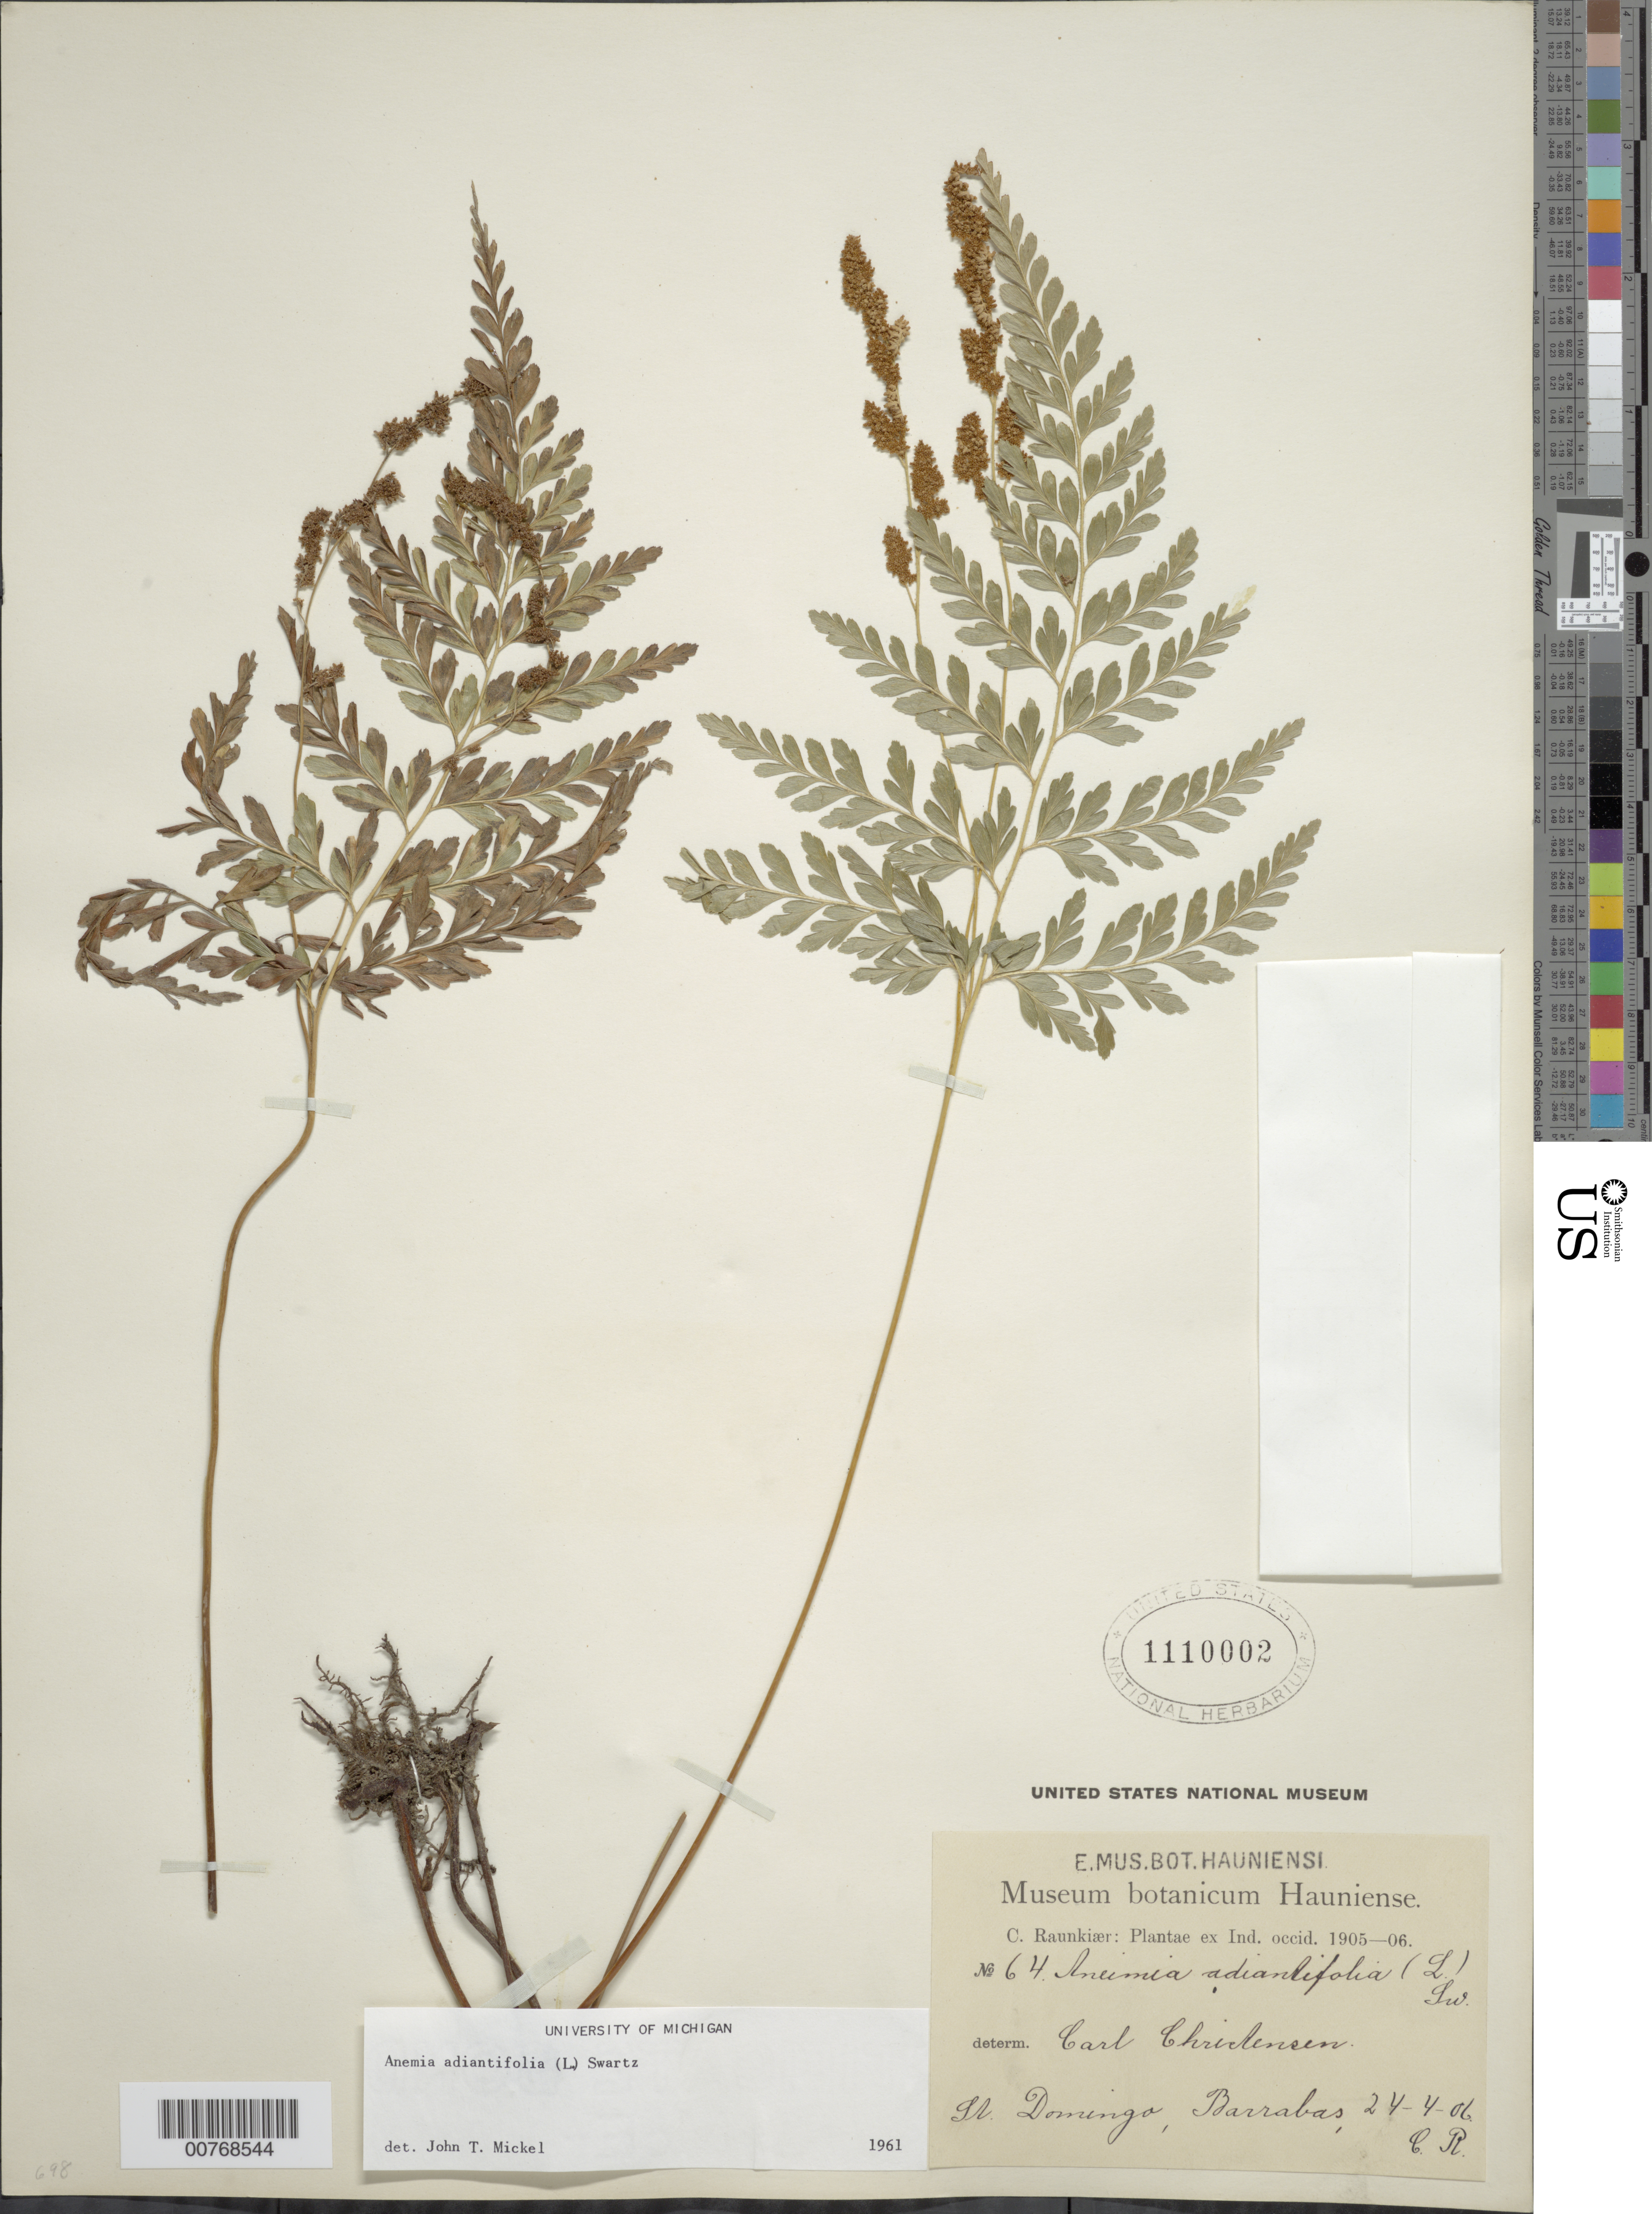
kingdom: Plantae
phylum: Tracheophyta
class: Polypodiopsida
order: Schizaeales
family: Anemiaceae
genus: Anemia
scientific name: Anemia adiantifolia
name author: (L.) Sw.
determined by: Mickel, J. T., (NY), New York Botanical Garden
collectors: C. C. Raunkiaer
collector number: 64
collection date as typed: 24 Apr 1906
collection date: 1906-04-24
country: Dominican Republic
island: Hispaniola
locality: Santo Domingo, Barrabas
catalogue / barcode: US 1110002